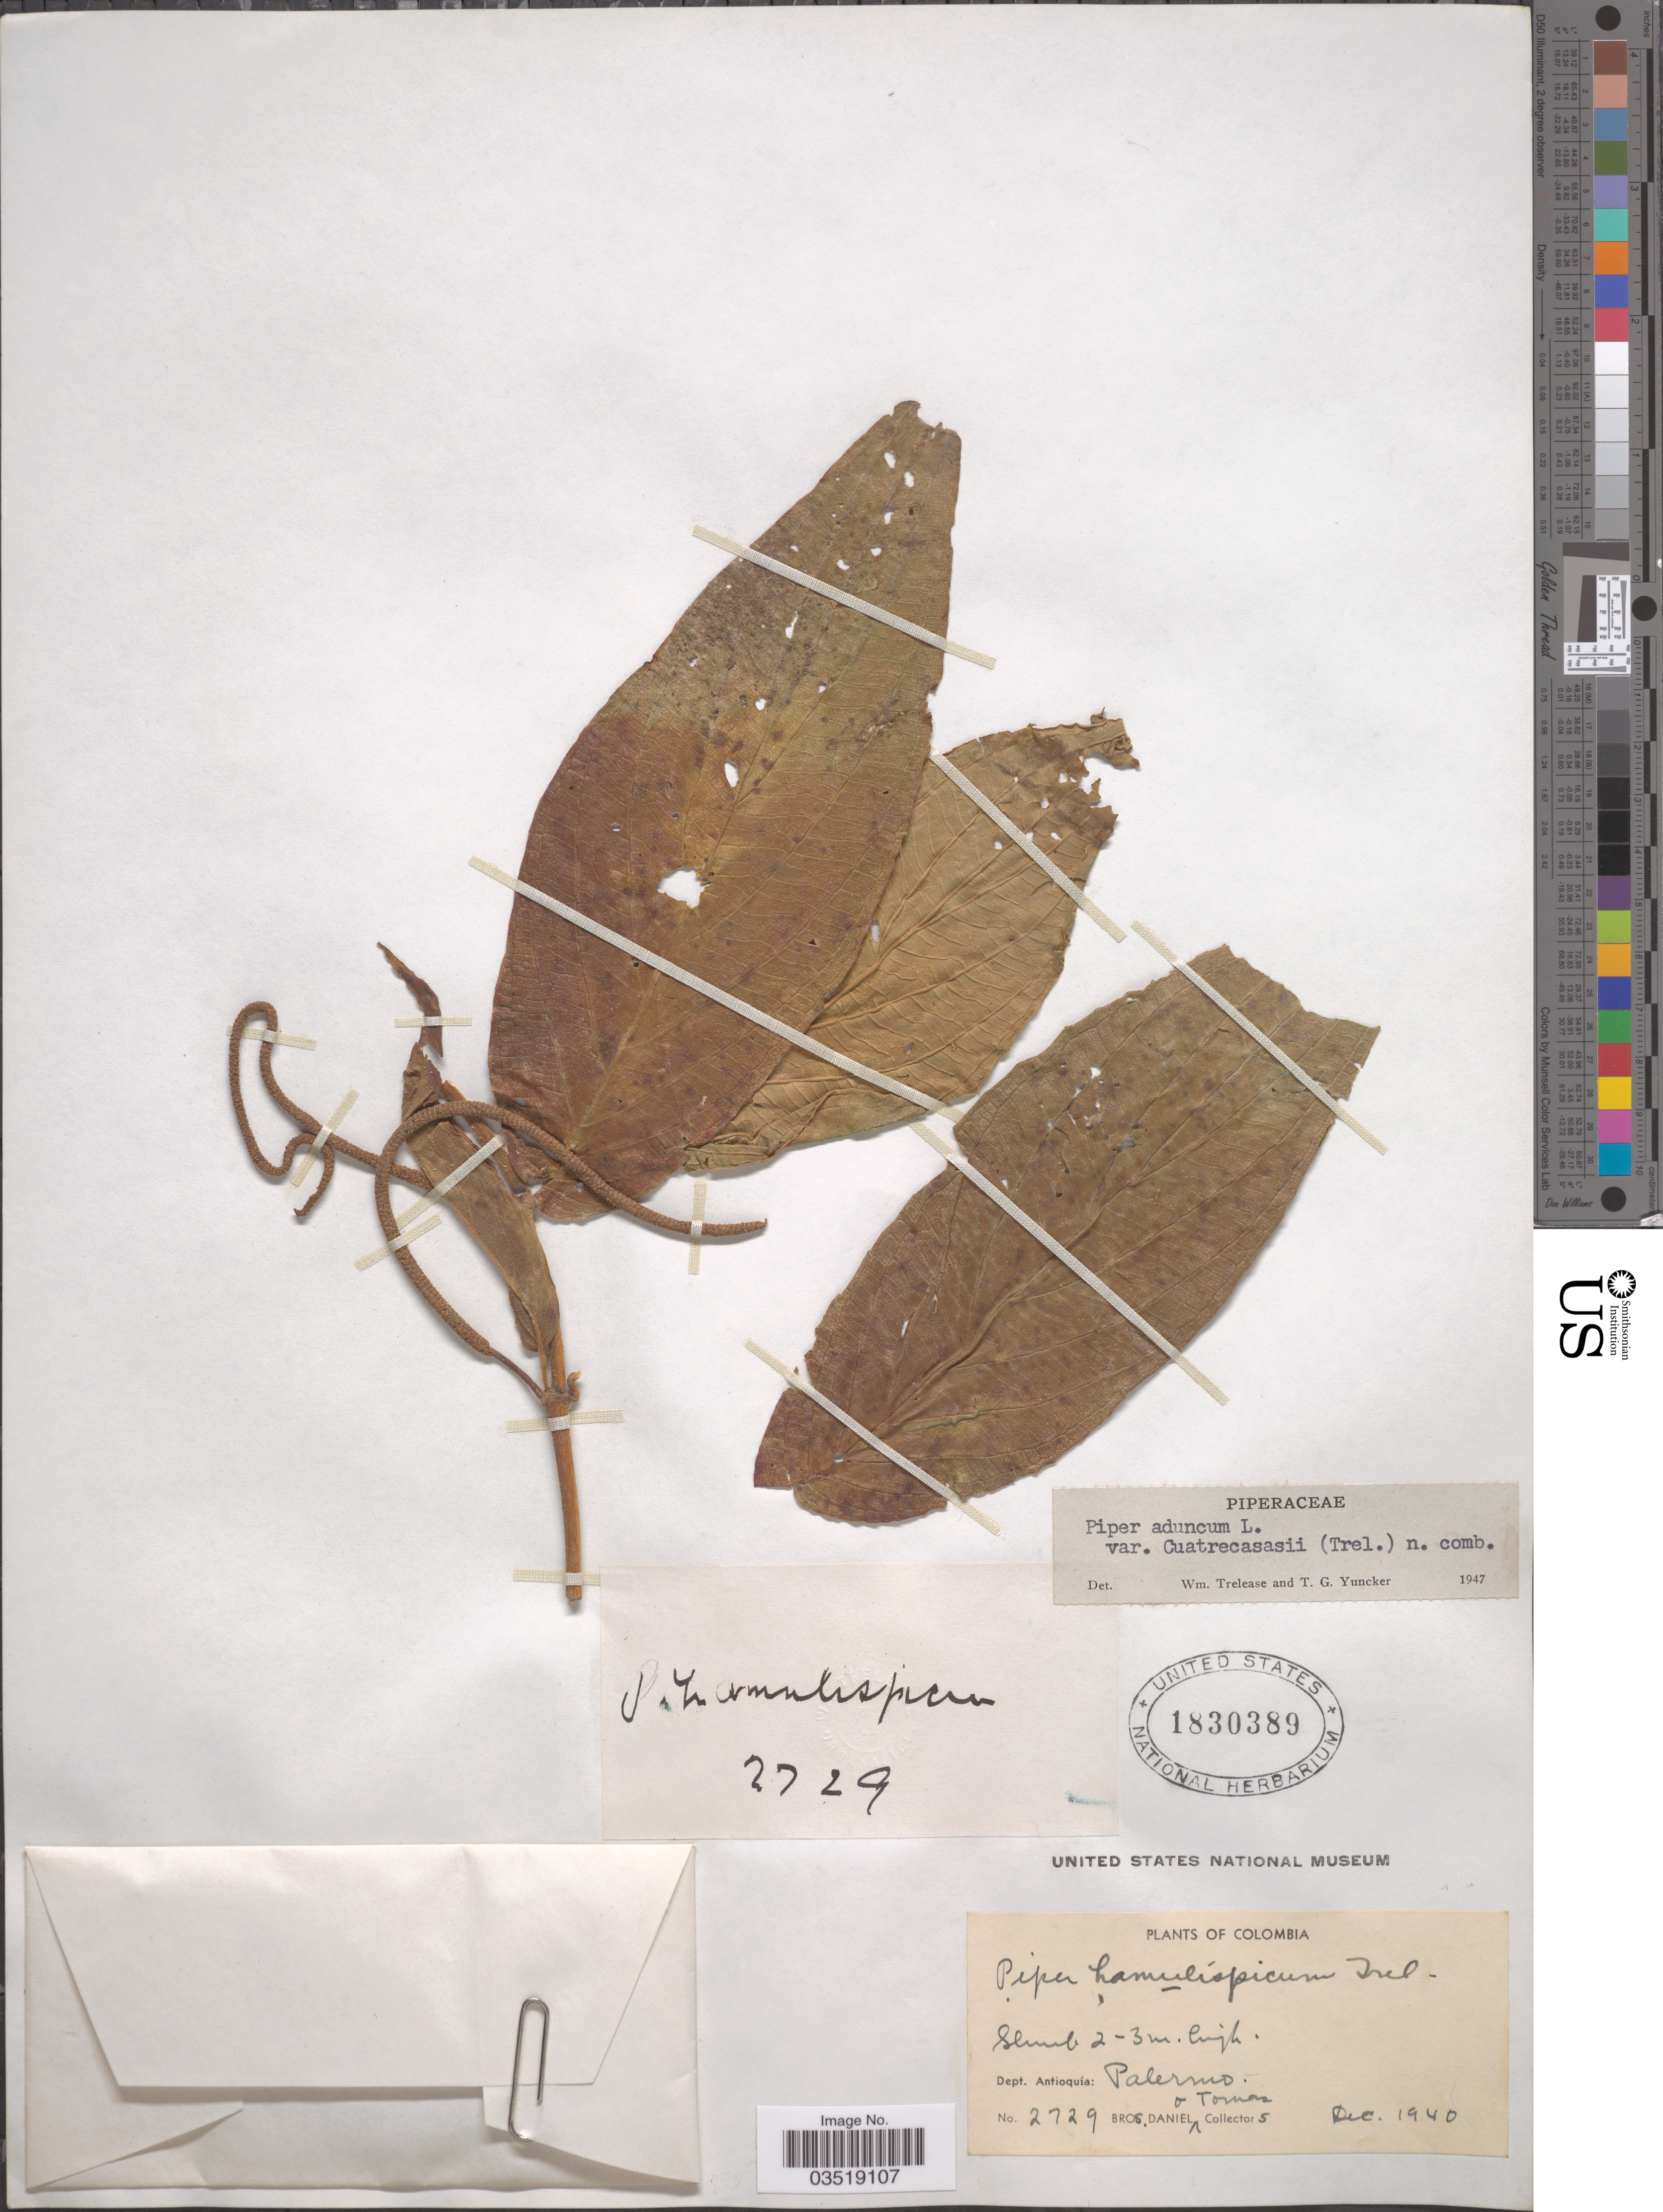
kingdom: Plantae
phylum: Tracheophyta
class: Magnoliopsida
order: Piperales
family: Piperaceae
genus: Piper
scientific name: Piper aduncum var. cordulatum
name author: L.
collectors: Bro. Daniel & B. Tomas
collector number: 2729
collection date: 1940-12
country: Colombia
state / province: Antioquia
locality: Dept. Antioquia: Palermo.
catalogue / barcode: US 1830389